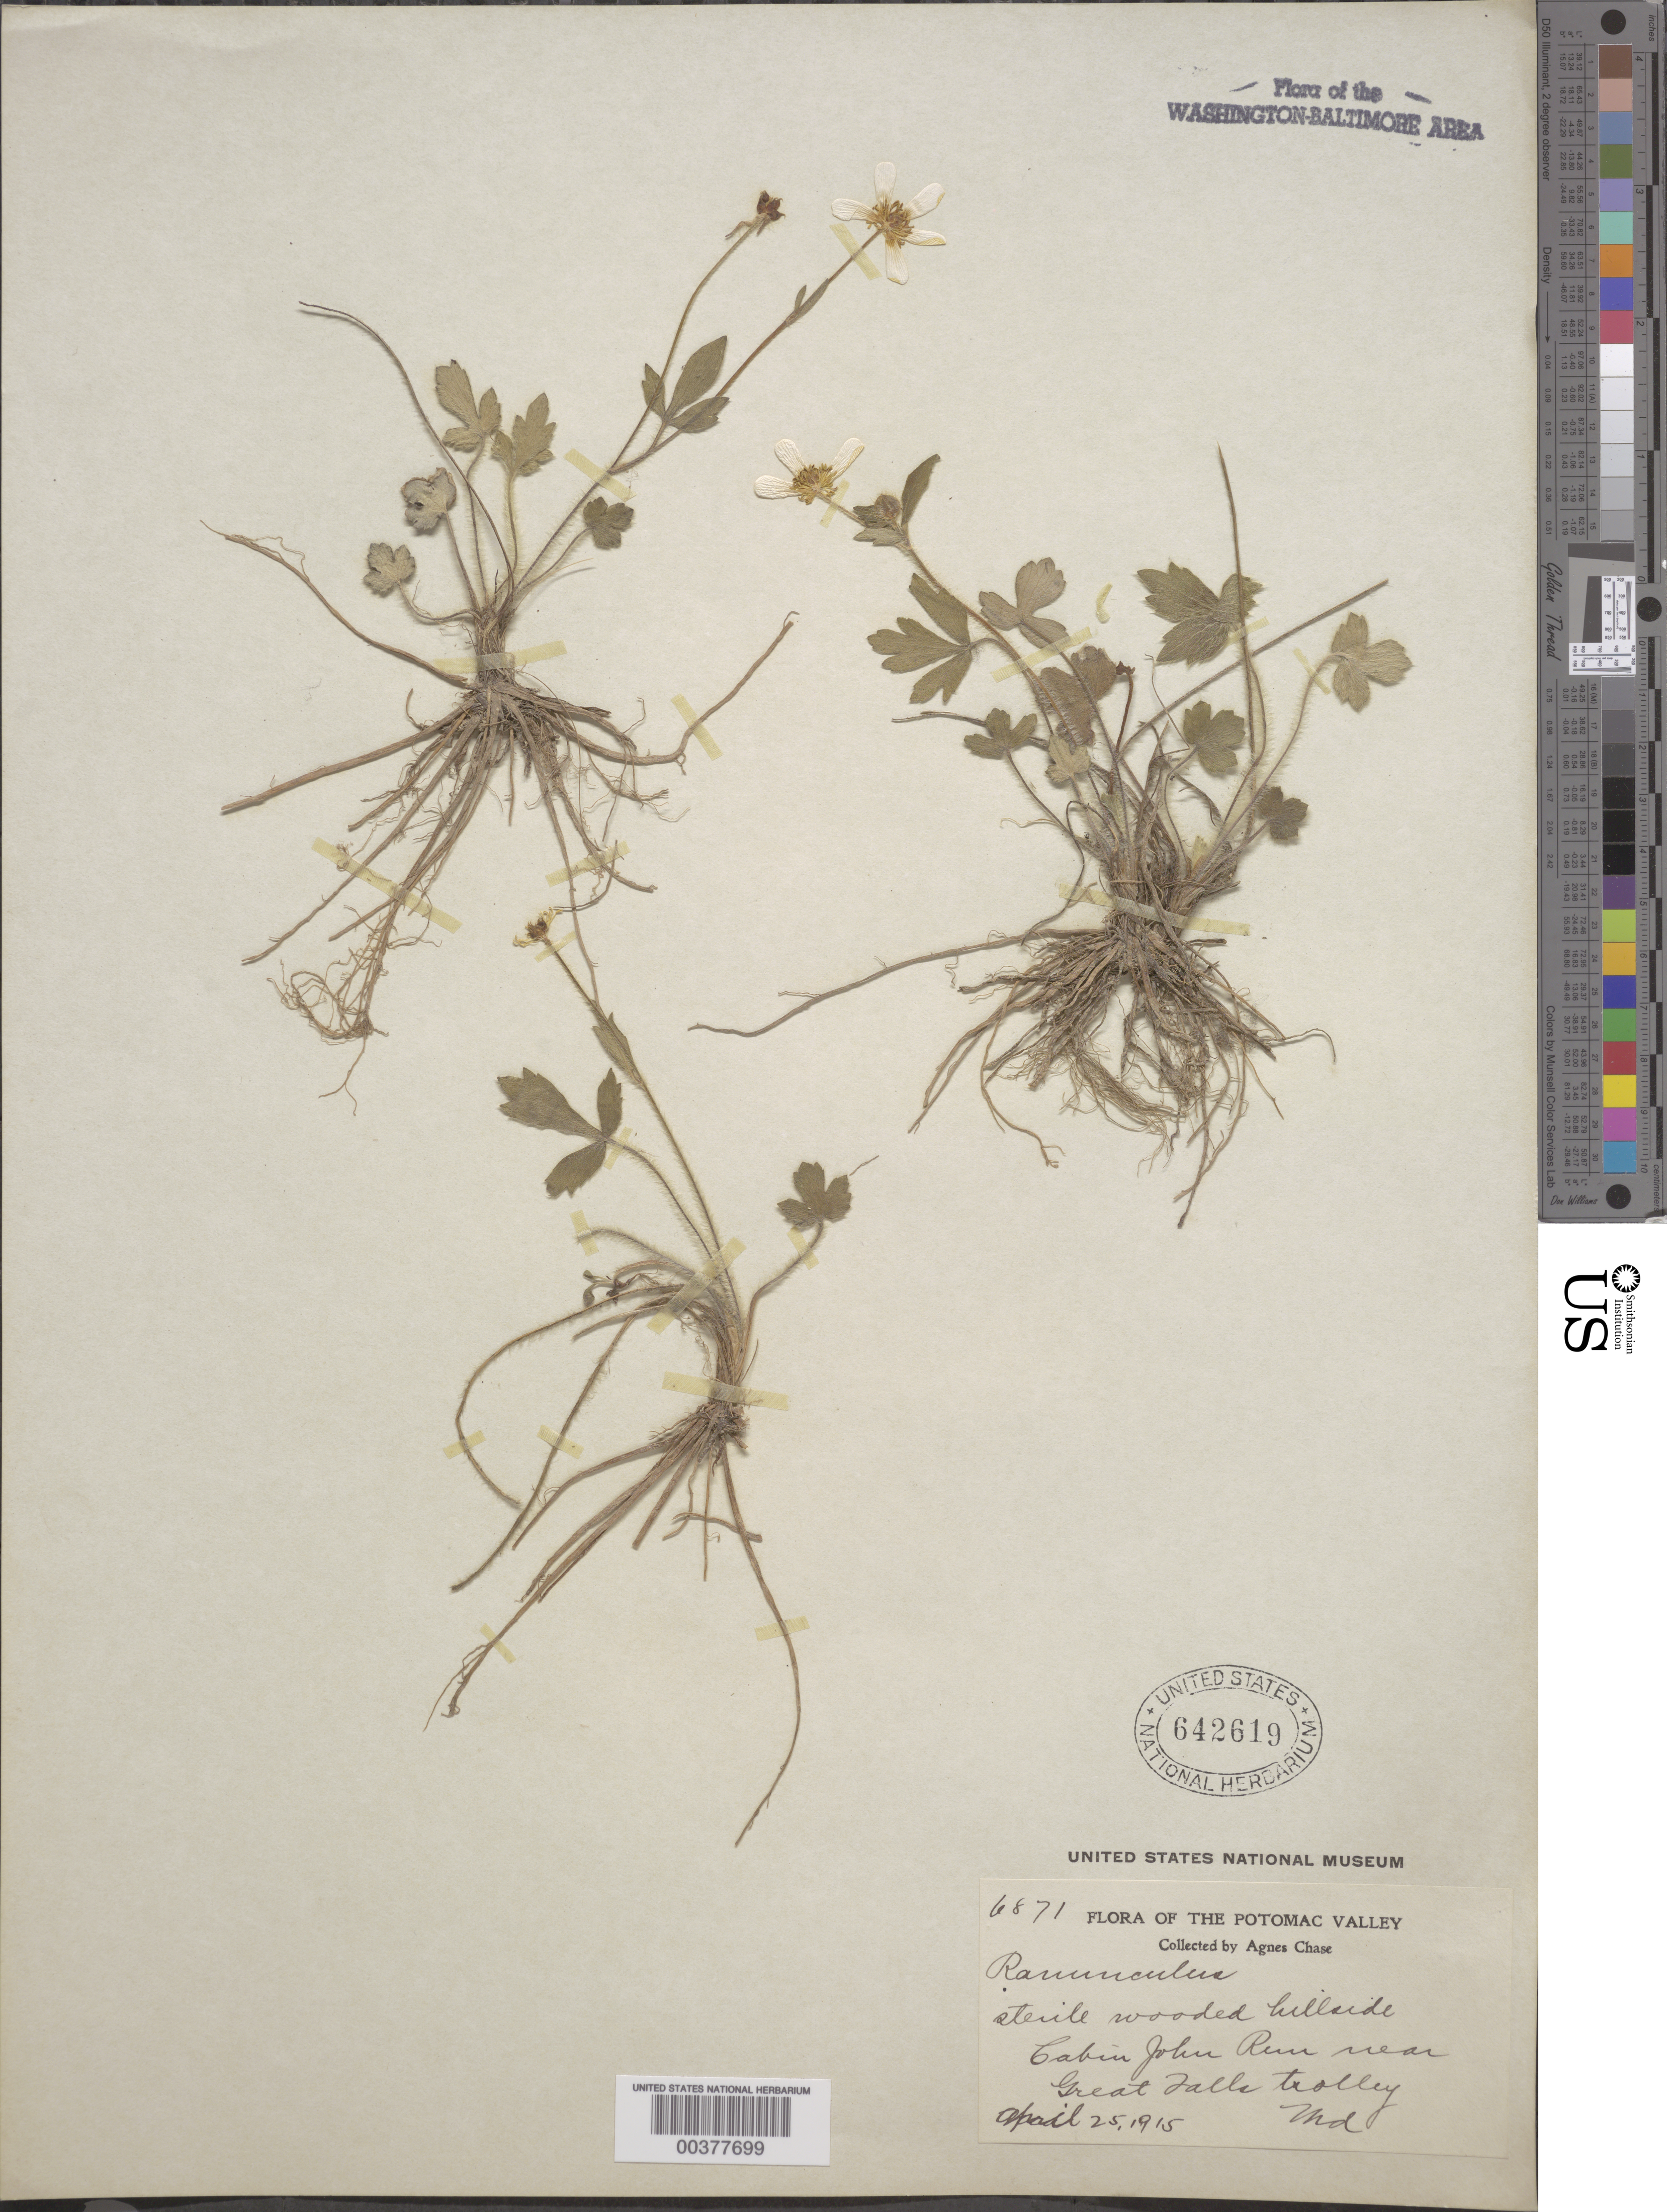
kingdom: Plantae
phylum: Tracheophyta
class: Magnoliopsida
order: Ranunculales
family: Ranunculaceae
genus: Ranunculus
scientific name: Ranunculus hispidus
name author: Michx.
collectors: A. Chase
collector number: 6871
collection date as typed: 25 Apr 1915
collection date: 1915-04-25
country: United States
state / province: Maryland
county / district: Montgomery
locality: Cabin John Run near Great Falls Trolley C. & O. Canal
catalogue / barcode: US 642619